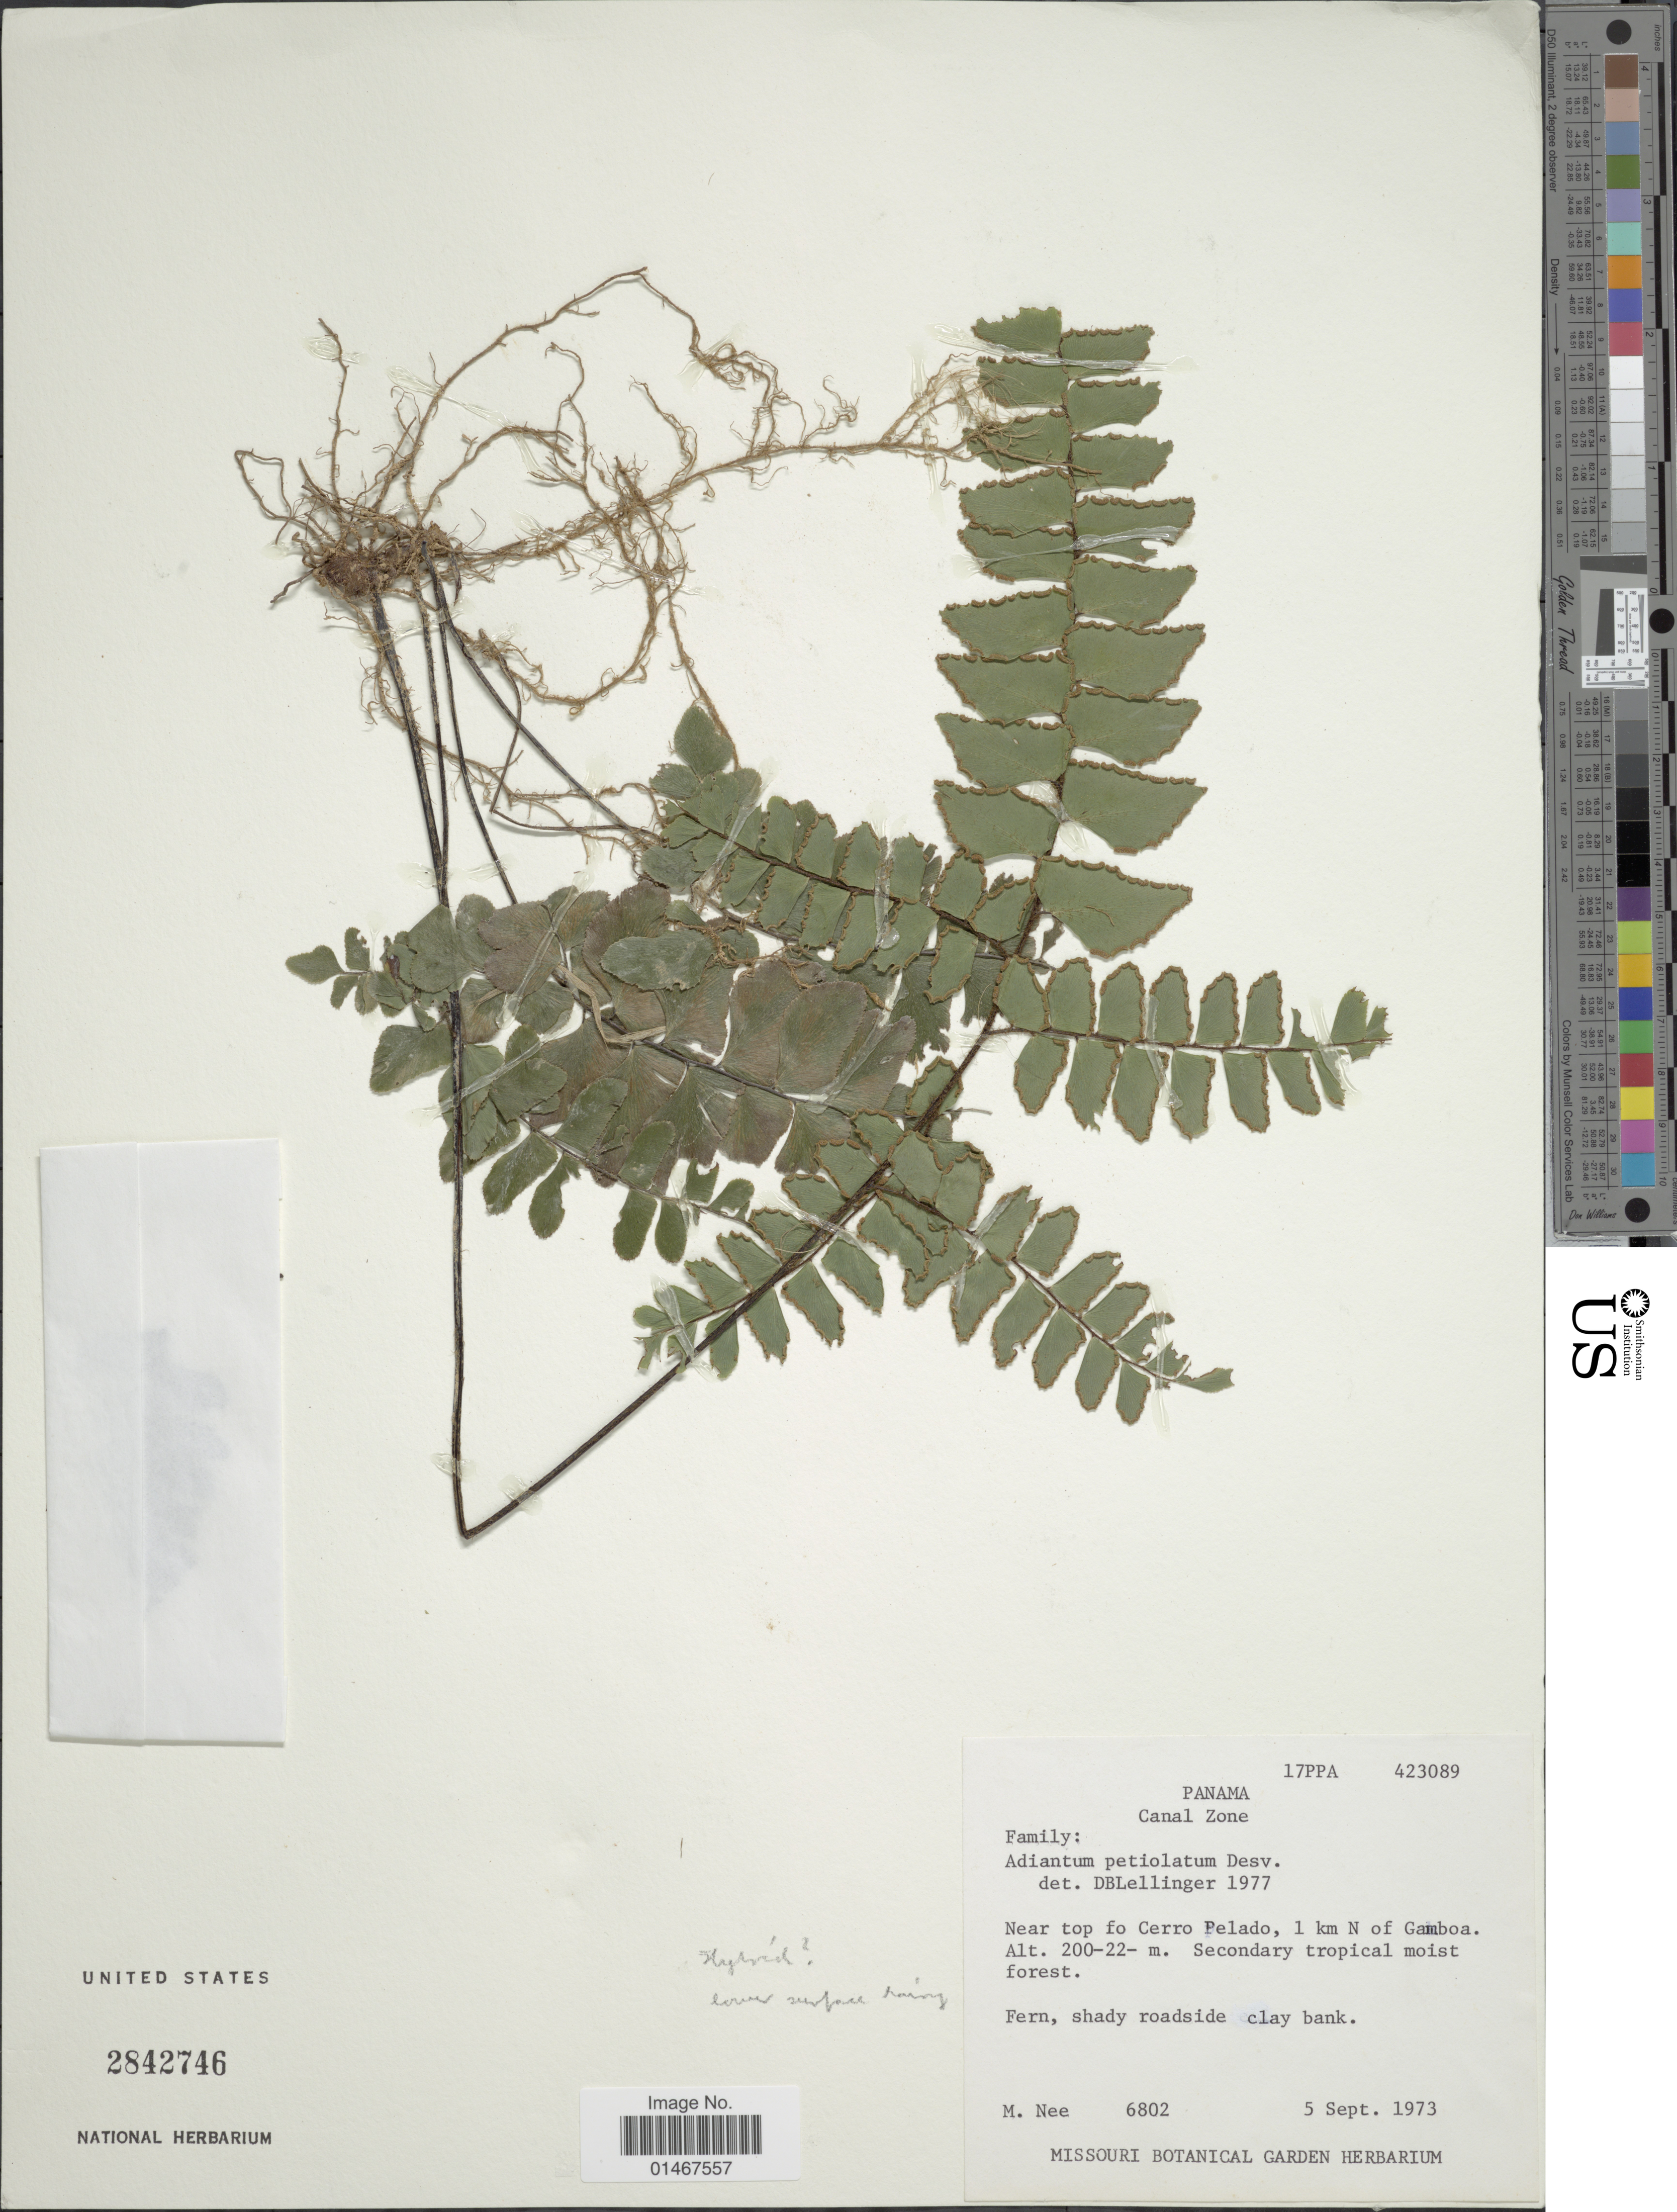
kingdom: Plantae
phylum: Tracheophyta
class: Polypodiopsida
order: Polypodiales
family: Pteridaceae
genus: Adiantum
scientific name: Adiantum petiolatum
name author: Desv.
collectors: M. Nee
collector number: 6802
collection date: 1973-09-05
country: Panama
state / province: Colón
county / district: Canal Zone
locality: Canal Zone. Near top of Cerro Pelado, 1 km N of Gamboa.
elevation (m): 200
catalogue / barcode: US 2842746